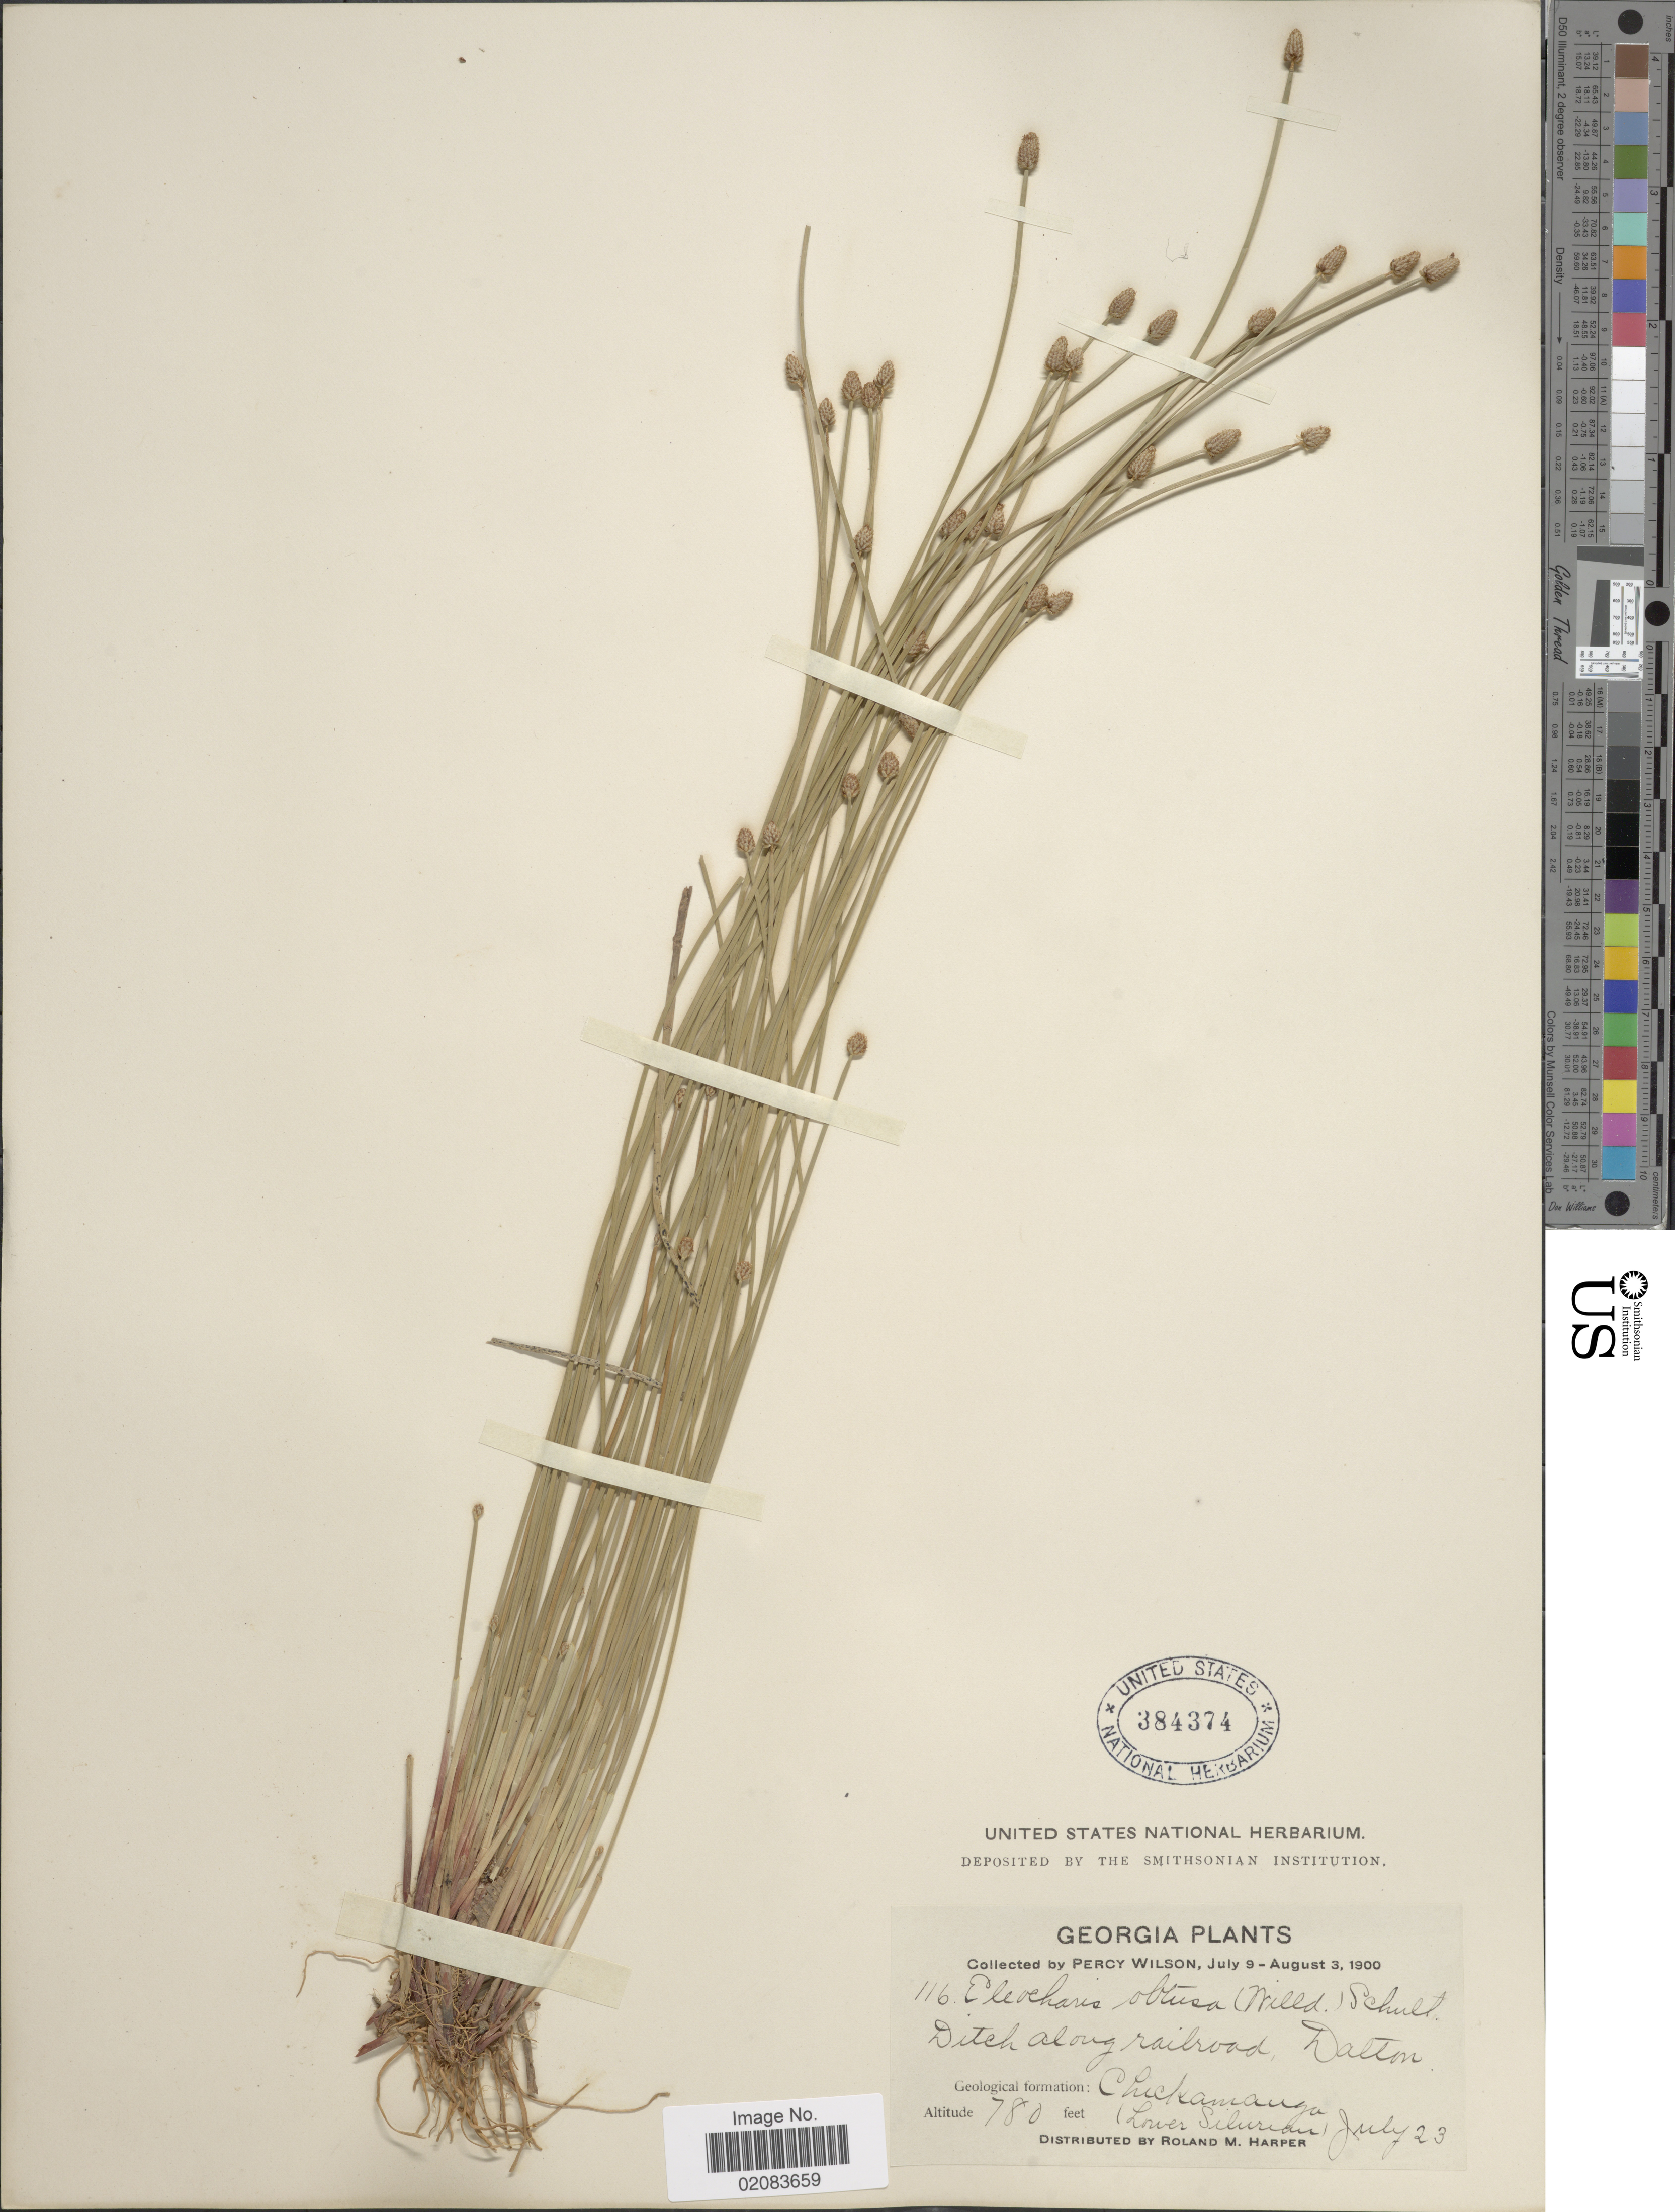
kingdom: Plantae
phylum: Tracheophyta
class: Liliopsida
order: Poales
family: Cyperaceae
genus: Eleocharis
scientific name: Eleocharis obtusa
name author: (Willd.) Schult.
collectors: P. Wilson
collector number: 116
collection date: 1900-07-23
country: United States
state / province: Georgia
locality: Ditch along railroad, Dalton, Chickamanga (Lower Silurian)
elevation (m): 238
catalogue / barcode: US 384374